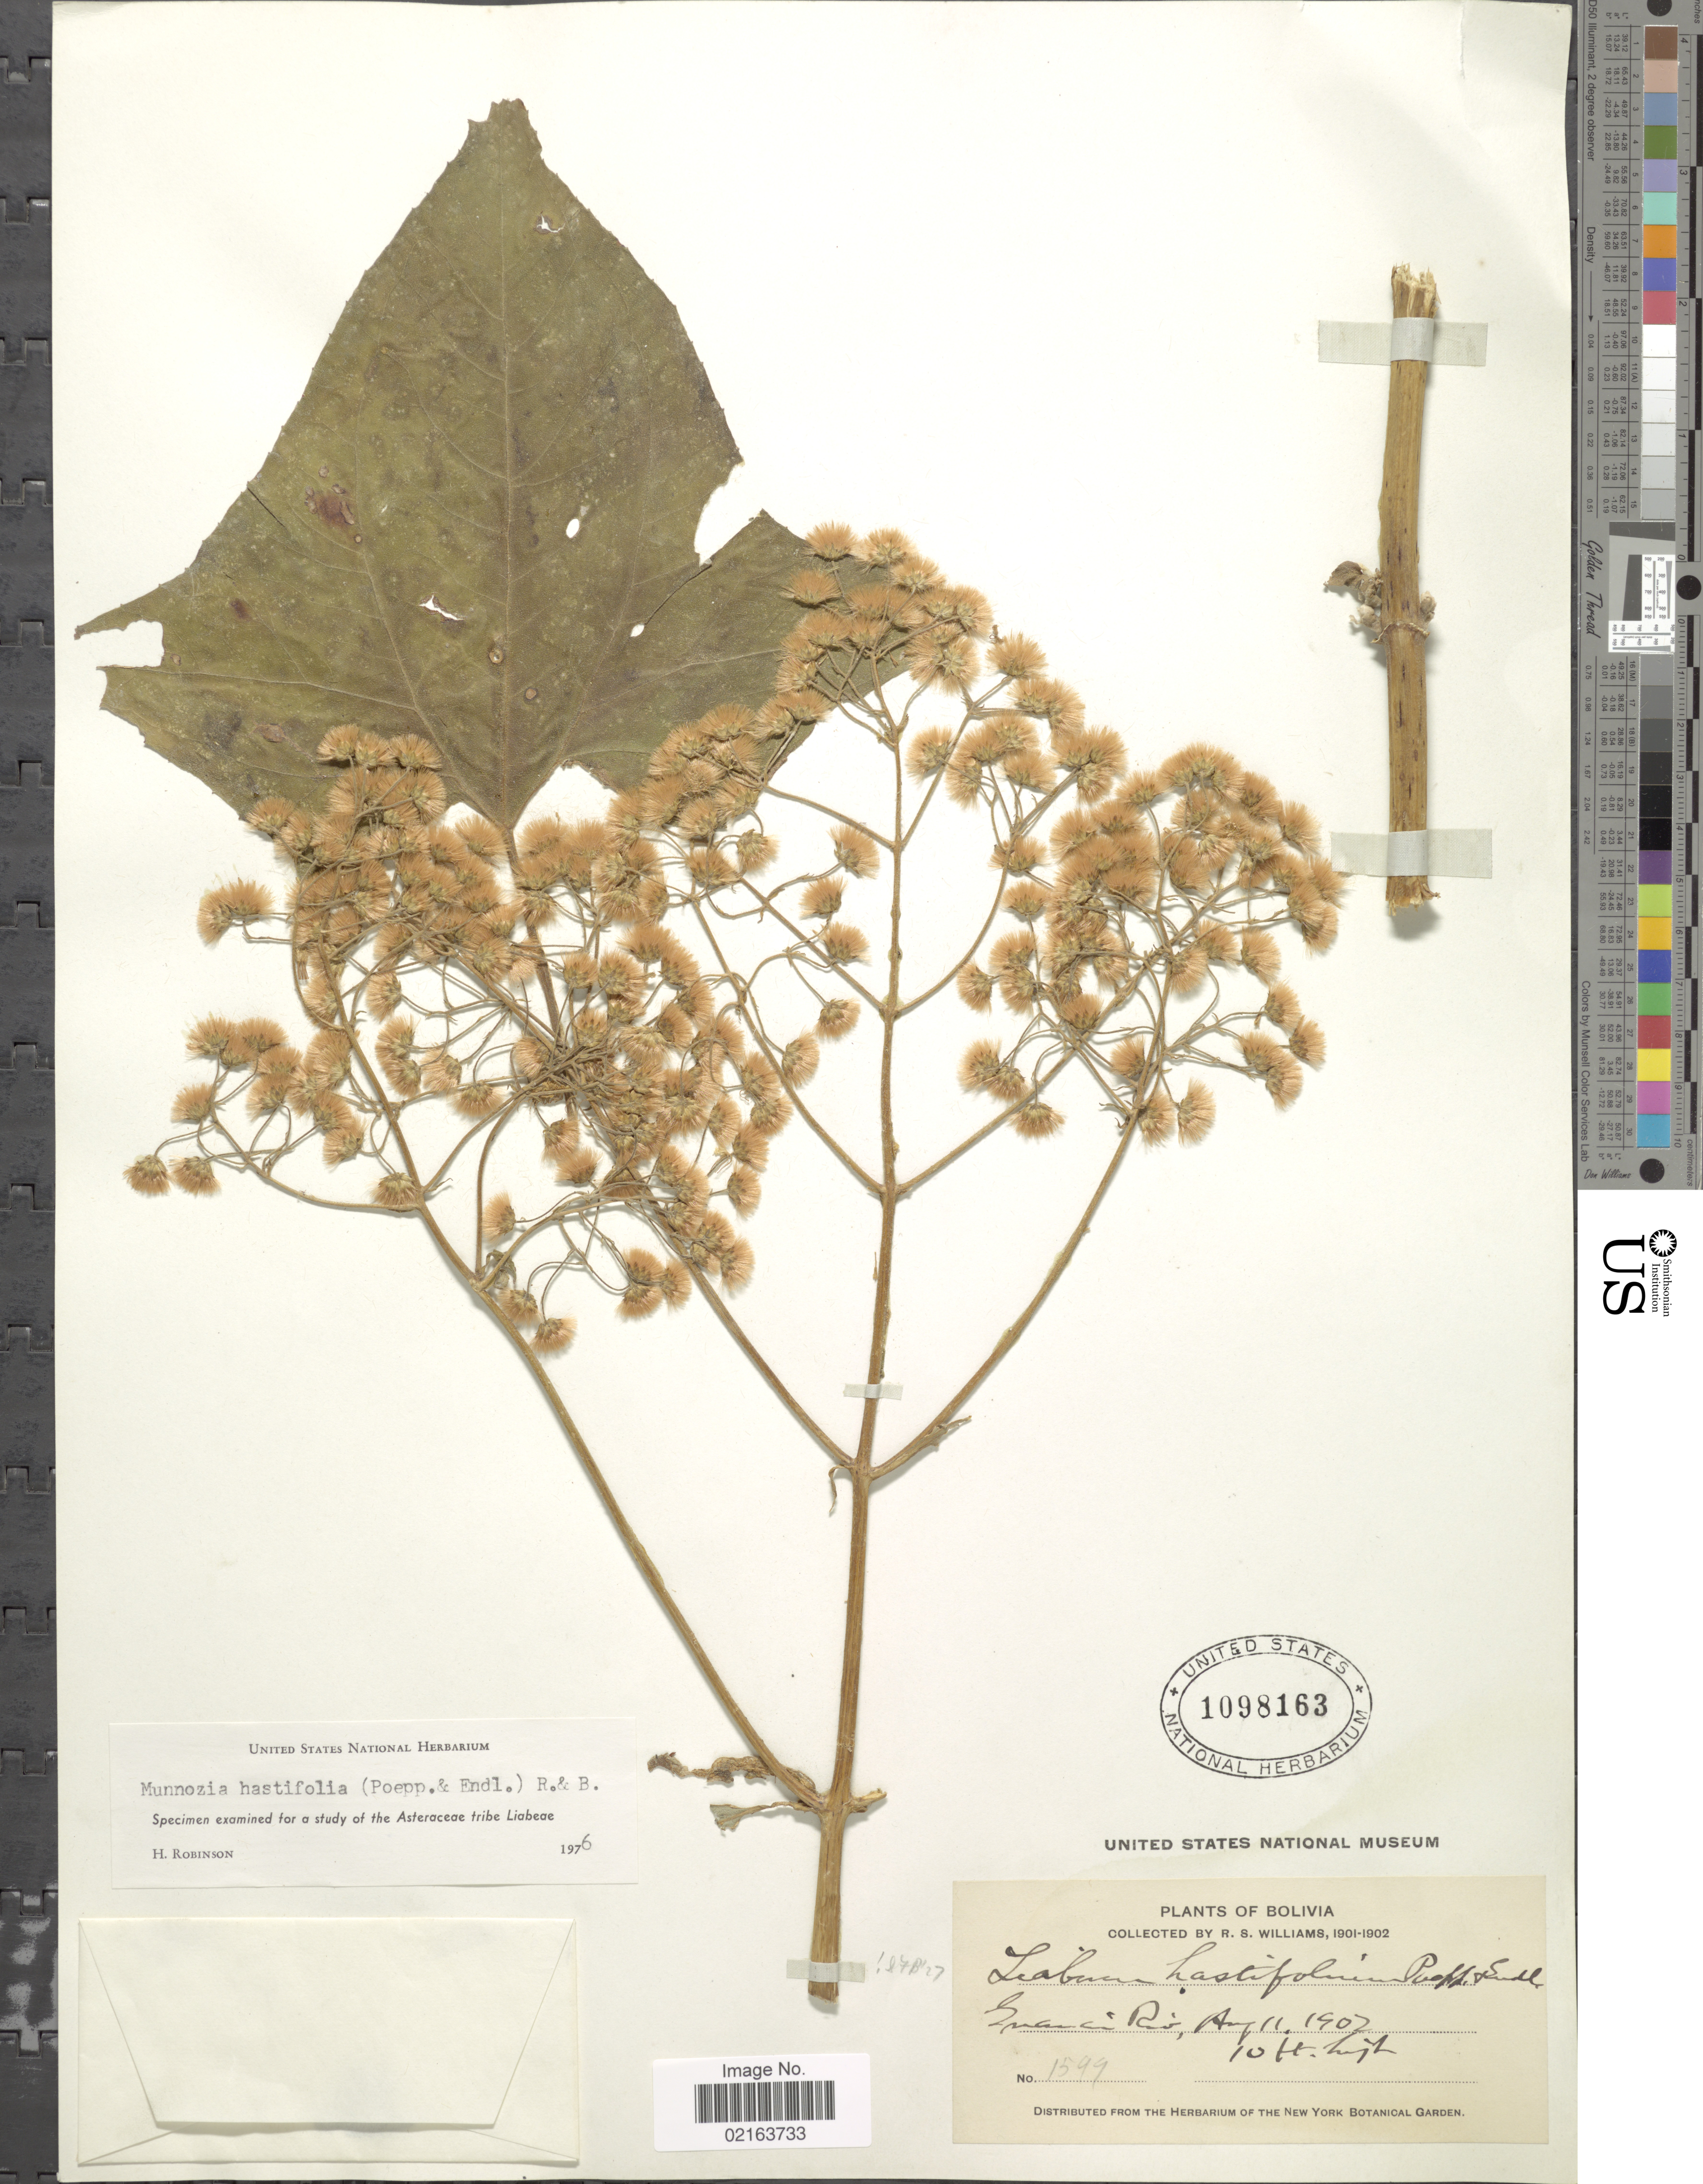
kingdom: Plantae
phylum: Tracheophyta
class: Magnoliopsida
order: Asterales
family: Asteraceae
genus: Munnozia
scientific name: Munnozia hastifolia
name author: (Poepp.) H. Rob. & Brettell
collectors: R. S. Williams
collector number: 1599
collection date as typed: Aug. 11, 1901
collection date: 1902-08-11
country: Bolivia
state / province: La Paz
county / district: Franz Tamayo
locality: Rio Guanay (vicinity of Inglis-Inglis)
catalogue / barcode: US 1098163